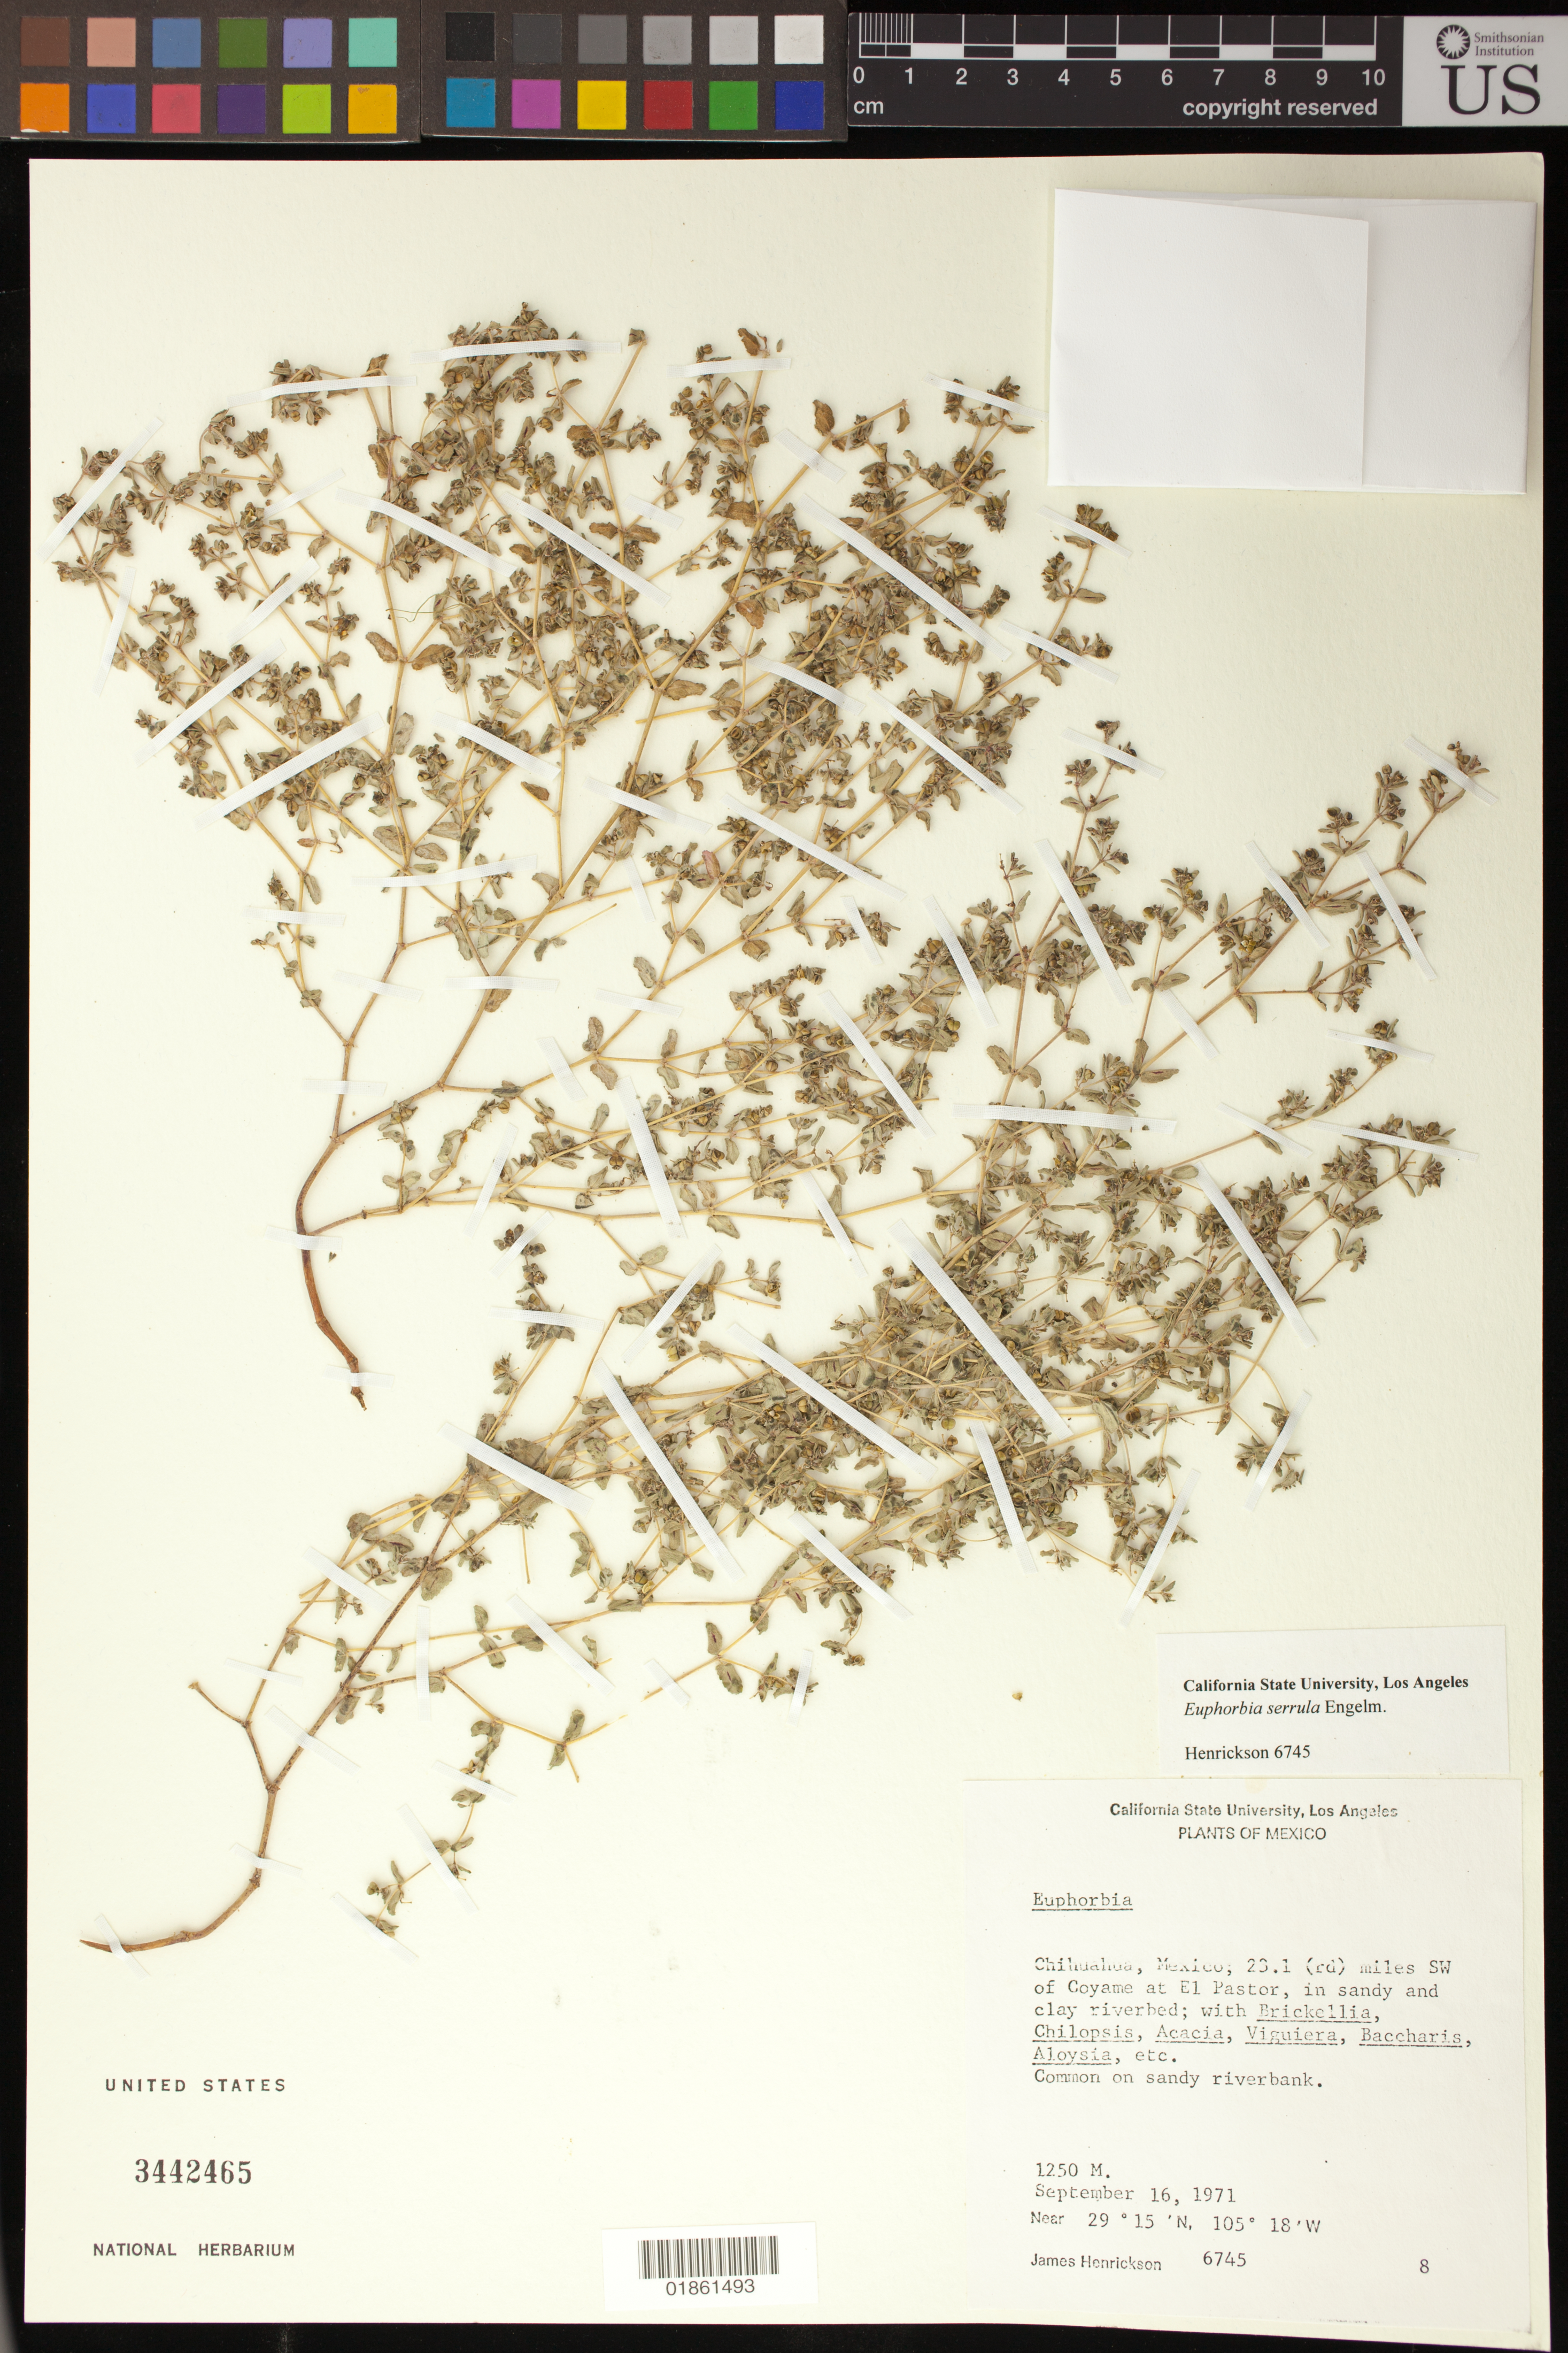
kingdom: Plantae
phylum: Tracheophyta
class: Magnoliopsida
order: Malpighiales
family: Euphorbiaceae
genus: Euphorbia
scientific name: Euphorbia serrula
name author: Engelm. in Emory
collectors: J. Henrickson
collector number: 6745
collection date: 1971-09-16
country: Mexico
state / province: Chihuahua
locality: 23.1 (rd) miles SW of Coyame at El Pastor, in sandy and clay riverbed.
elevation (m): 1250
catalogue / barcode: US 3442465